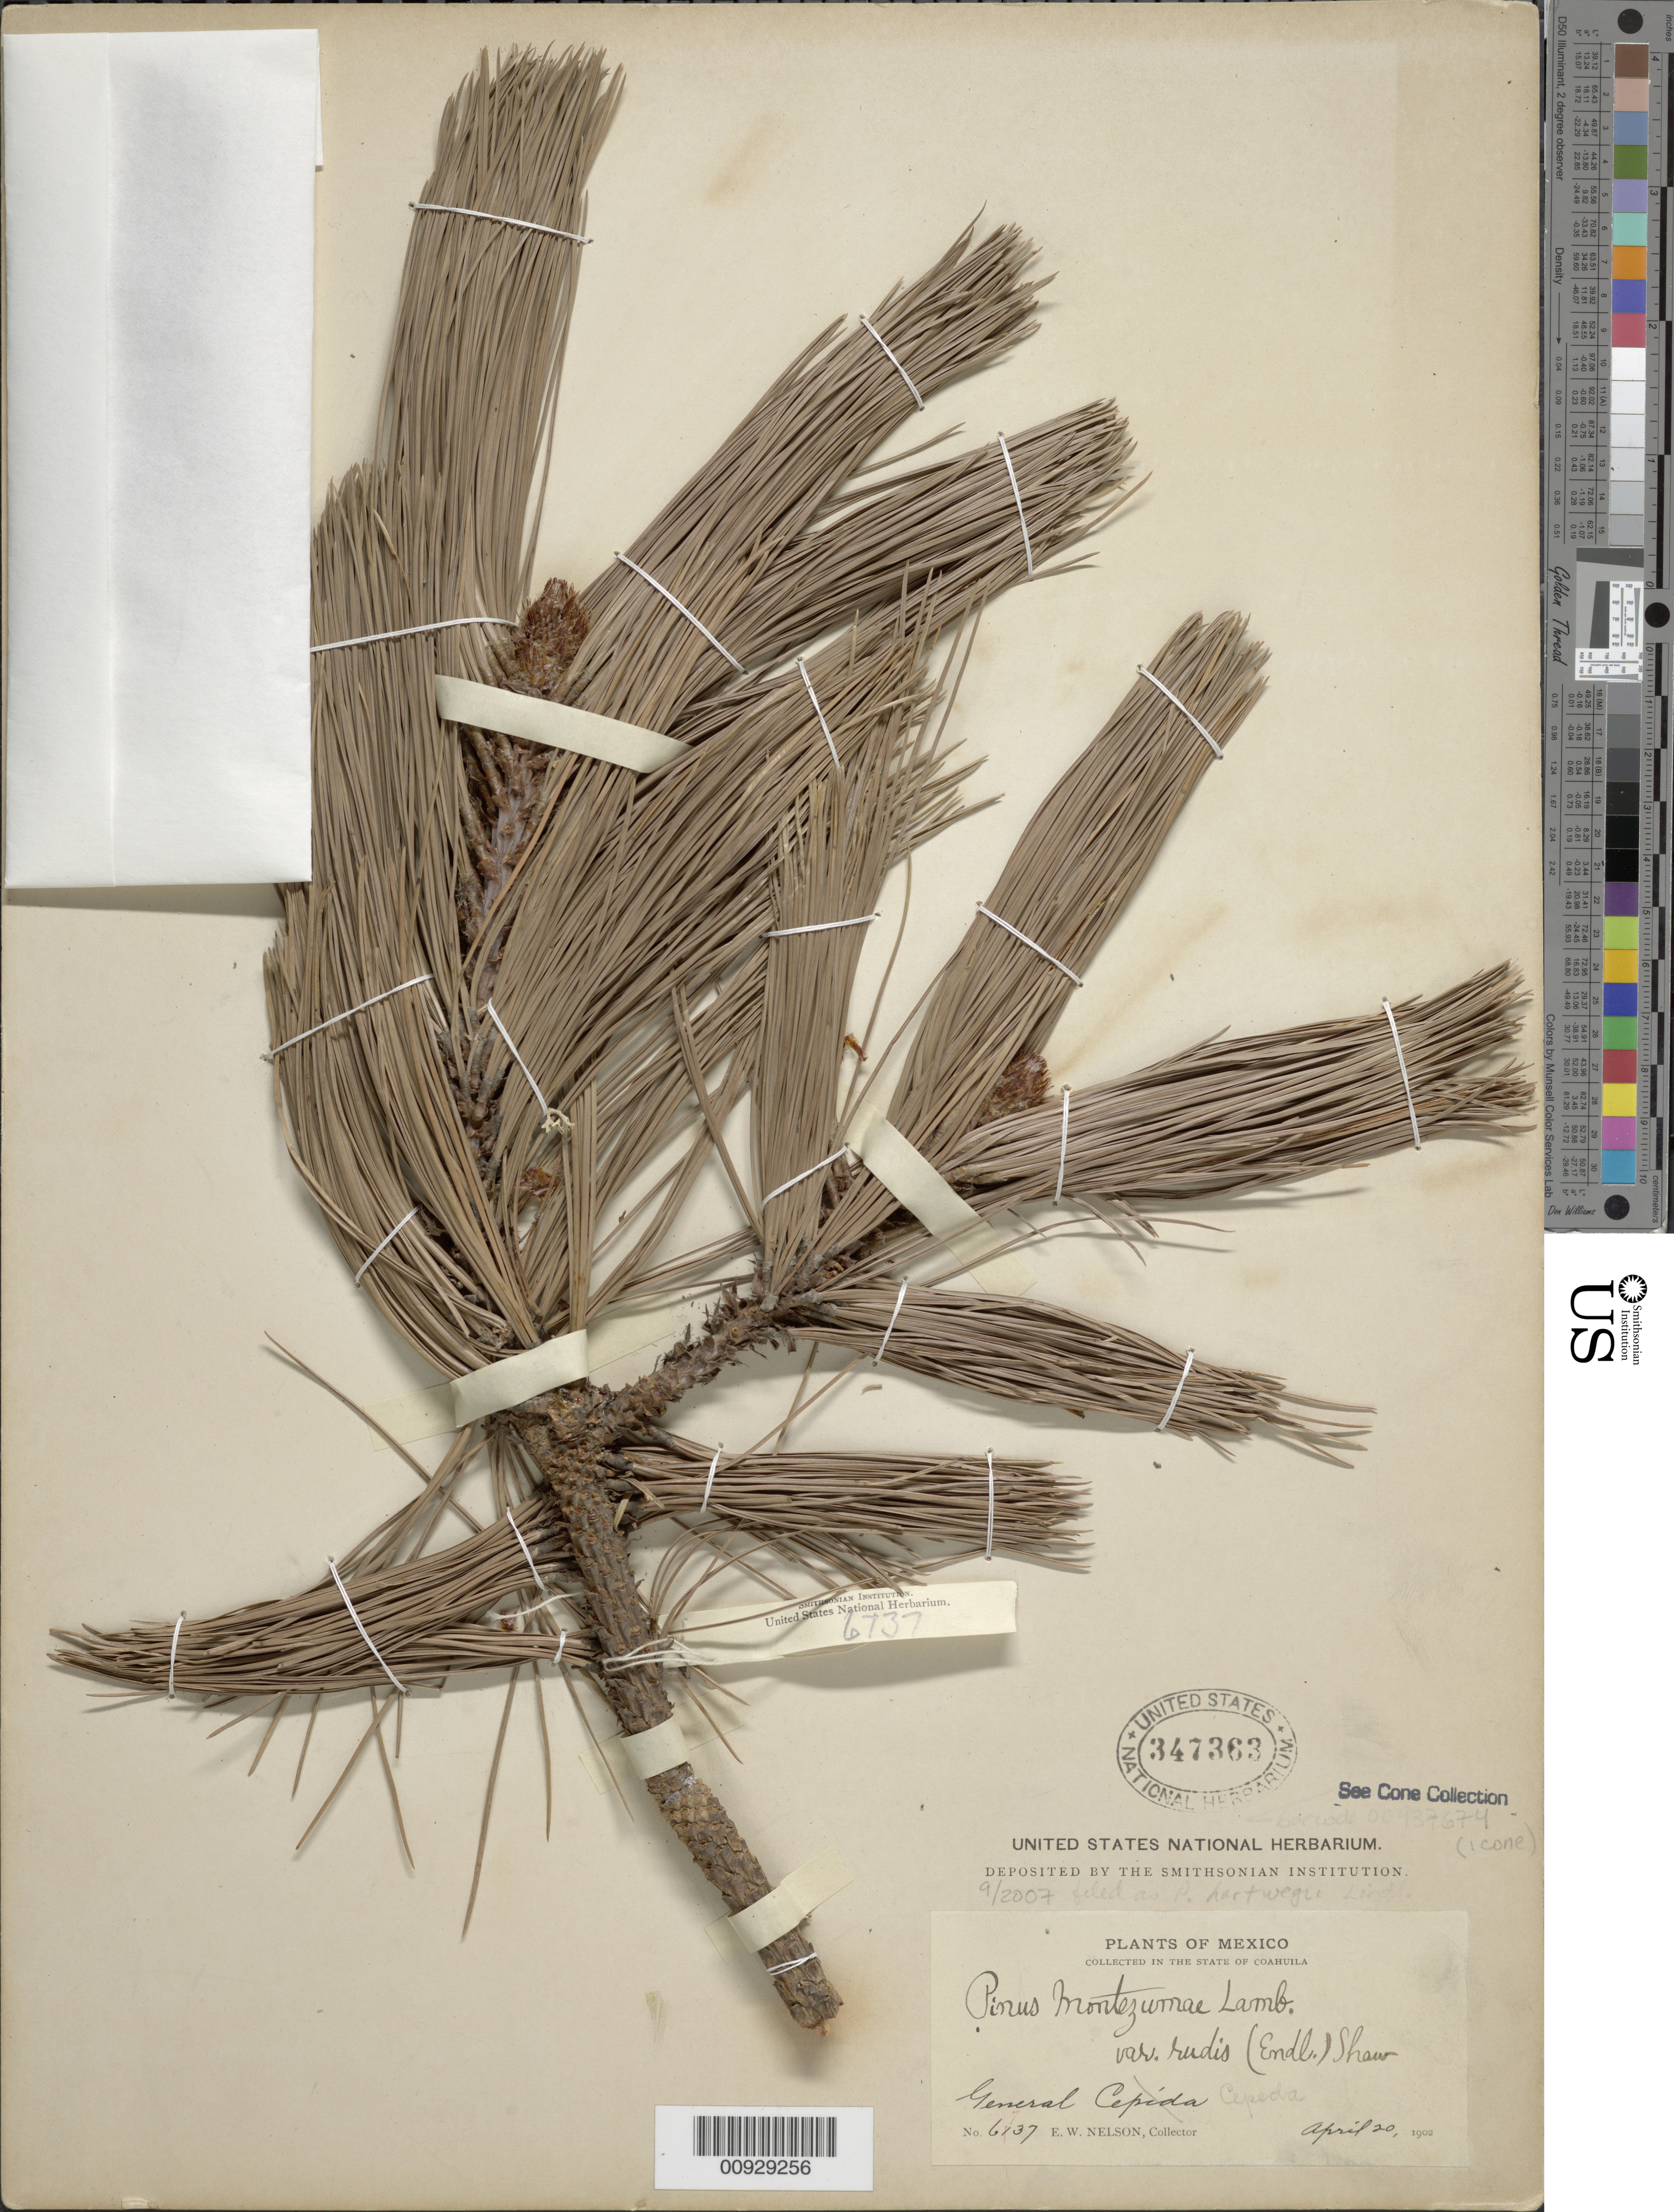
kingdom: Plantae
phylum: Tracheophyta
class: Pinopsida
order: Pinales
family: Pinaceae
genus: Pinus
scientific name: Pinus hartwegii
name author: Lindl.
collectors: E. W. Nelson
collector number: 6737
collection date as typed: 20 Apr 1902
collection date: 1902-04-20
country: Mexico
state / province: Coahuila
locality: General Cepeda.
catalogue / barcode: US 347363